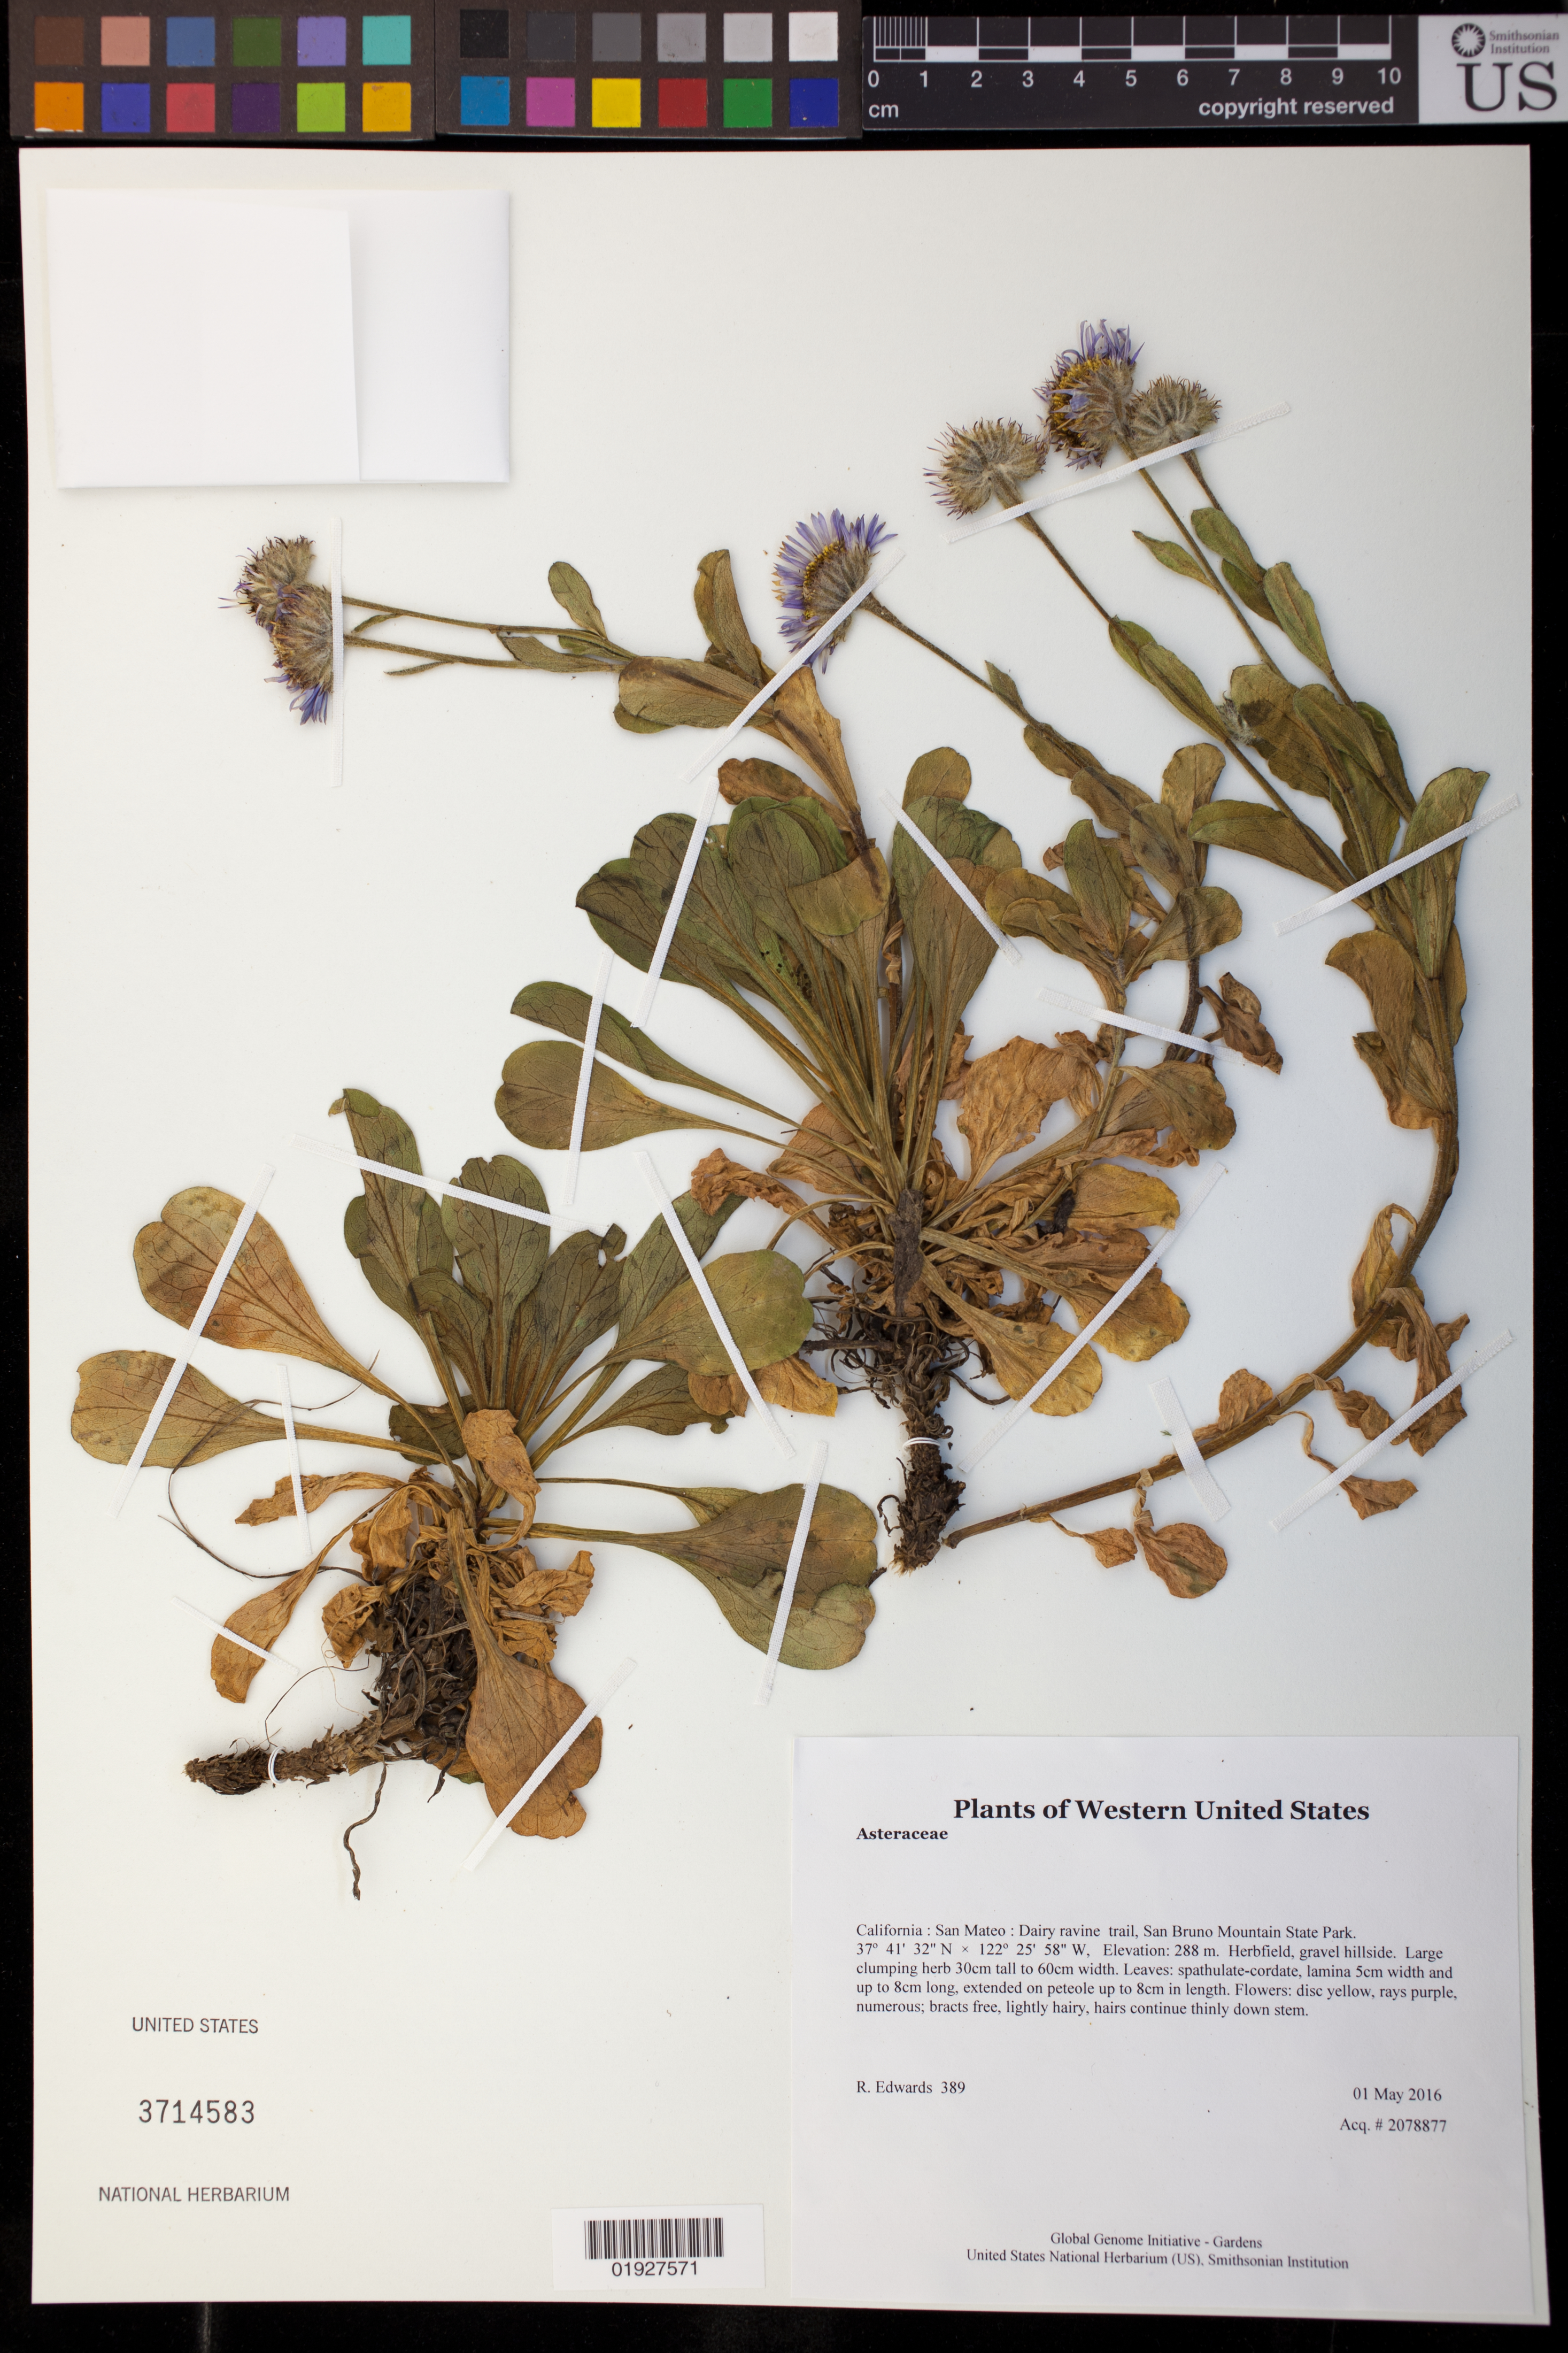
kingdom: Plantae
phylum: Tracheophyta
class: Magnoliopsida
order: Asterales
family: Asteraceae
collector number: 389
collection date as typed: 1 May 2016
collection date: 2016-05-01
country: United States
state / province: California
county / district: San Mateo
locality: Dairy ravine trail, San Bruno Mountain State Park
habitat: Herbfield, gravel hillside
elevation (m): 288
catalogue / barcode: US 3714583